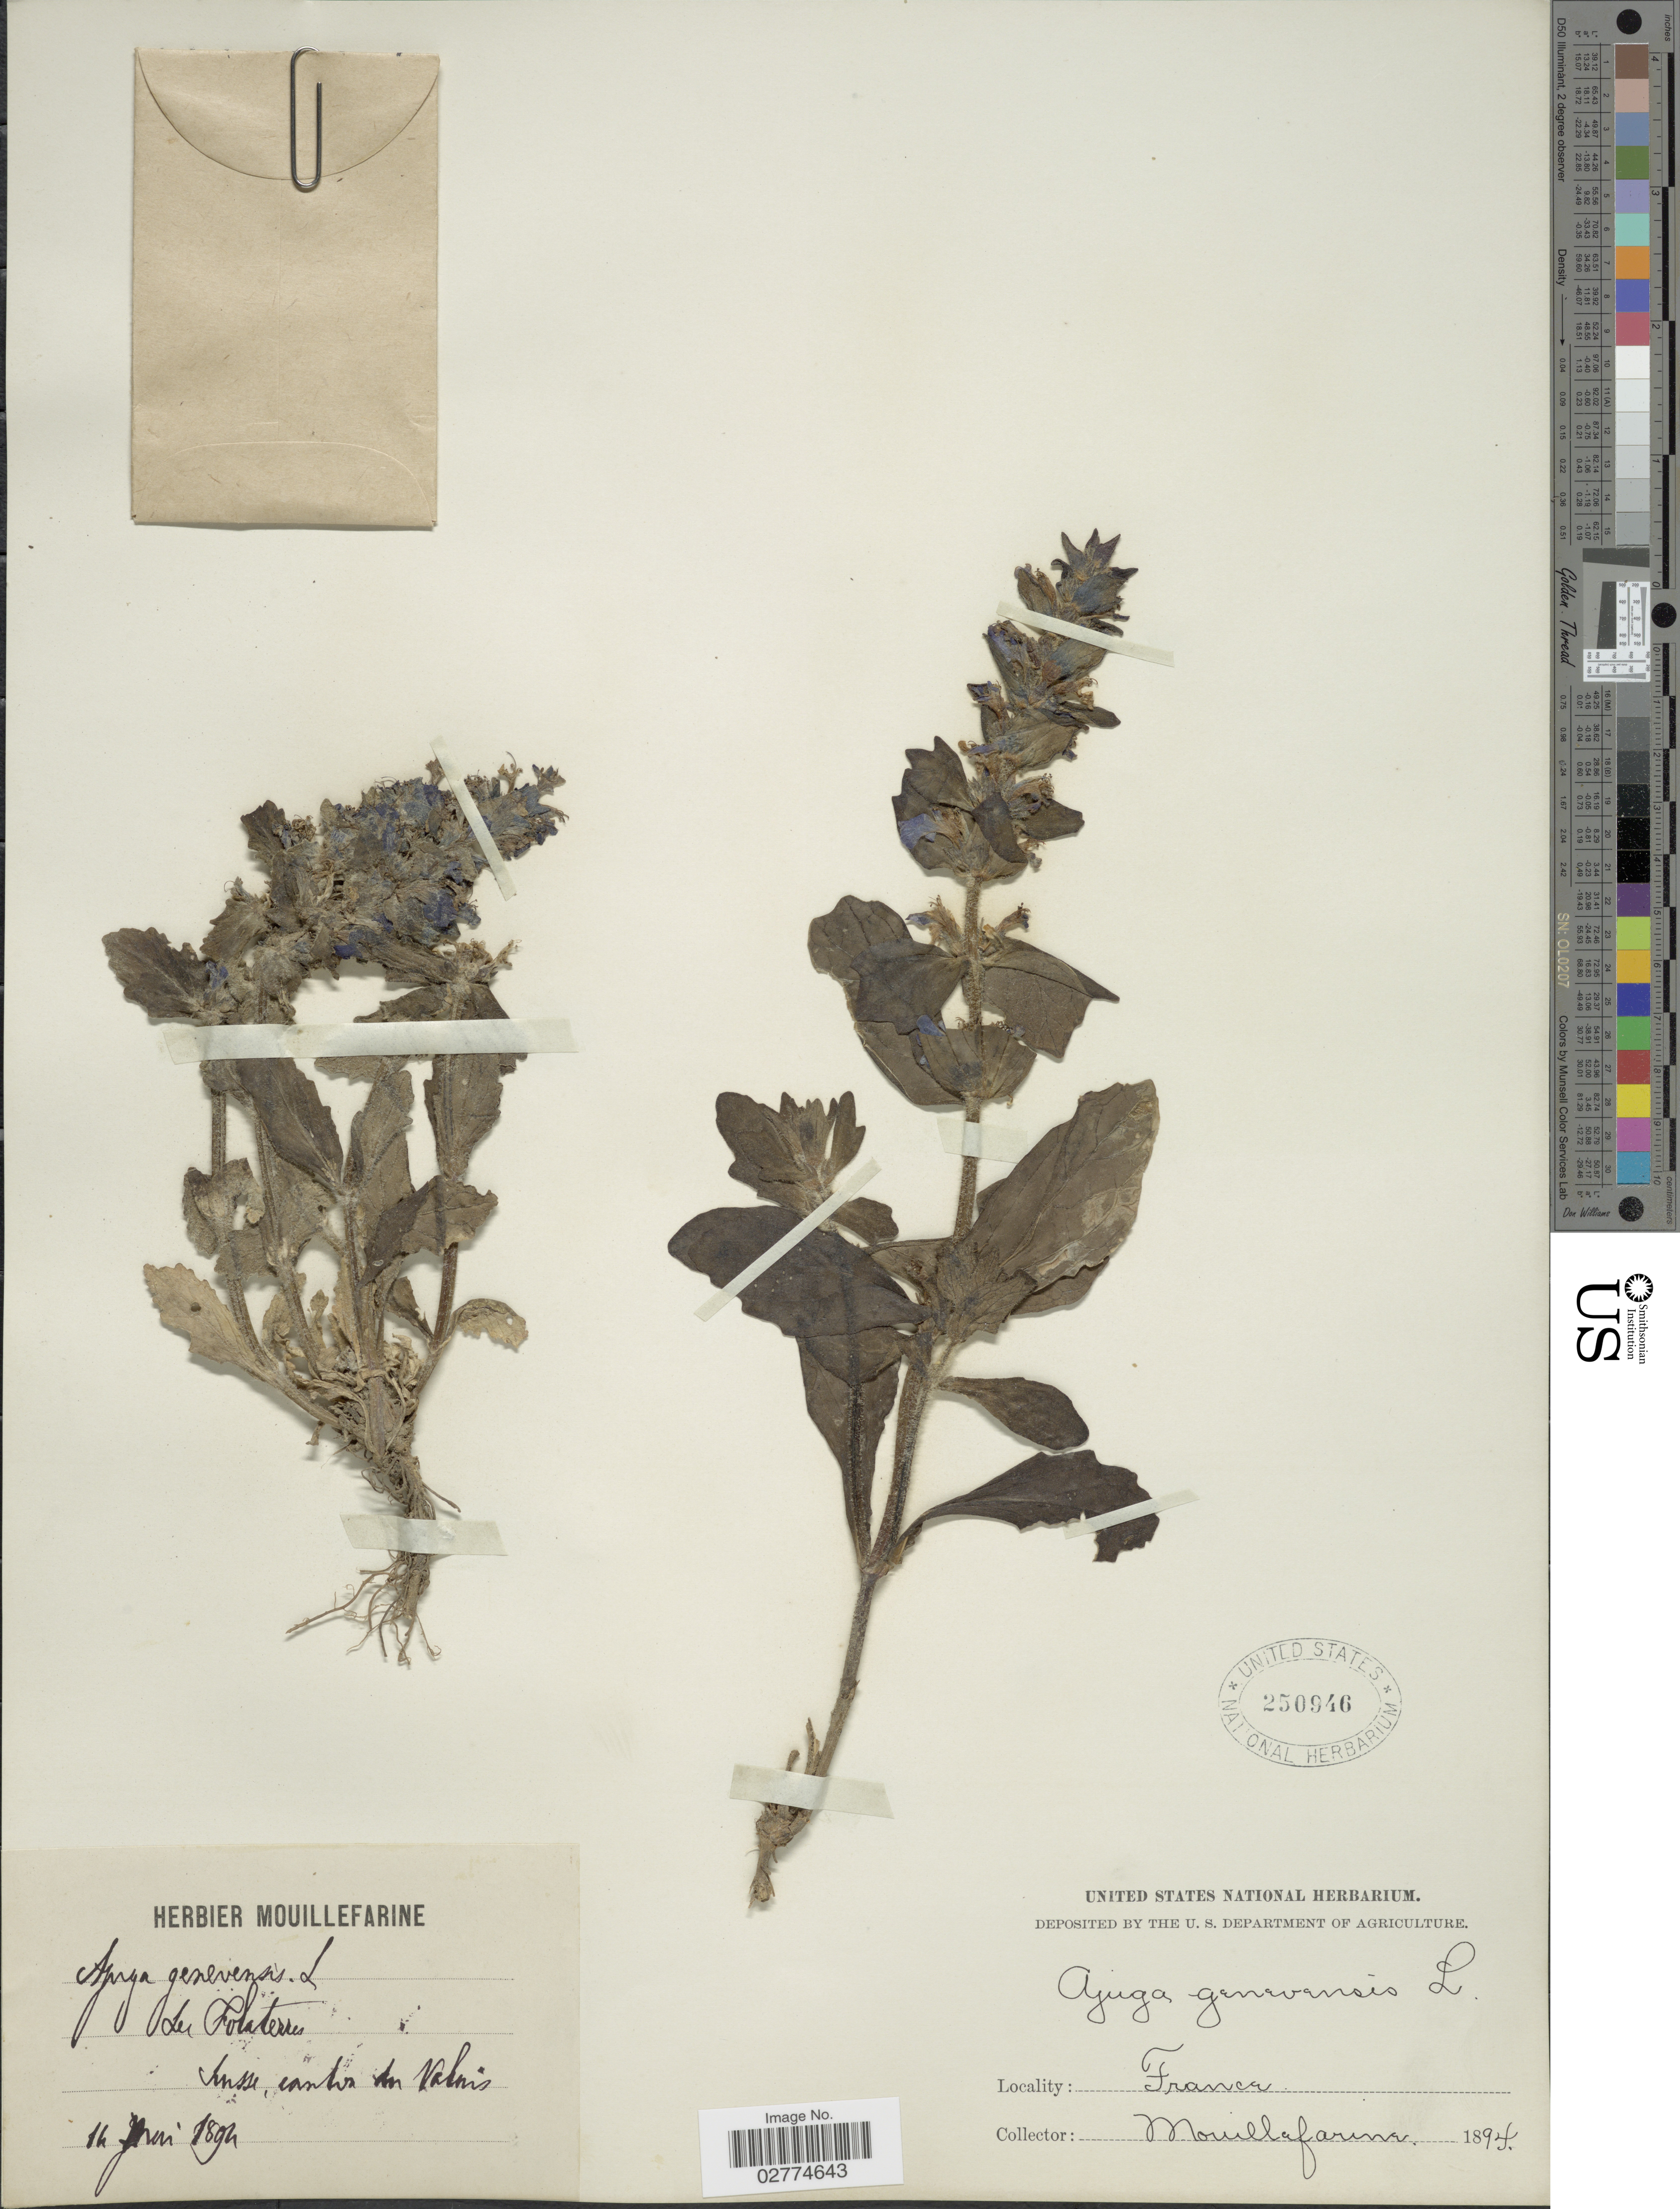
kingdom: Plantae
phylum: Tracheophyta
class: Magnoliopsida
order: Lamiales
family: Lamiaceae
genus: Ajuga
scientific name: Ajuga genevensis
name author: L.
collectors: A. Mouillefarine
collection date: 1894-06-11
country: Switzerland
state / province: Valais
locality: Suisse, canton du Valais.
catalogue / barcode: US 250946